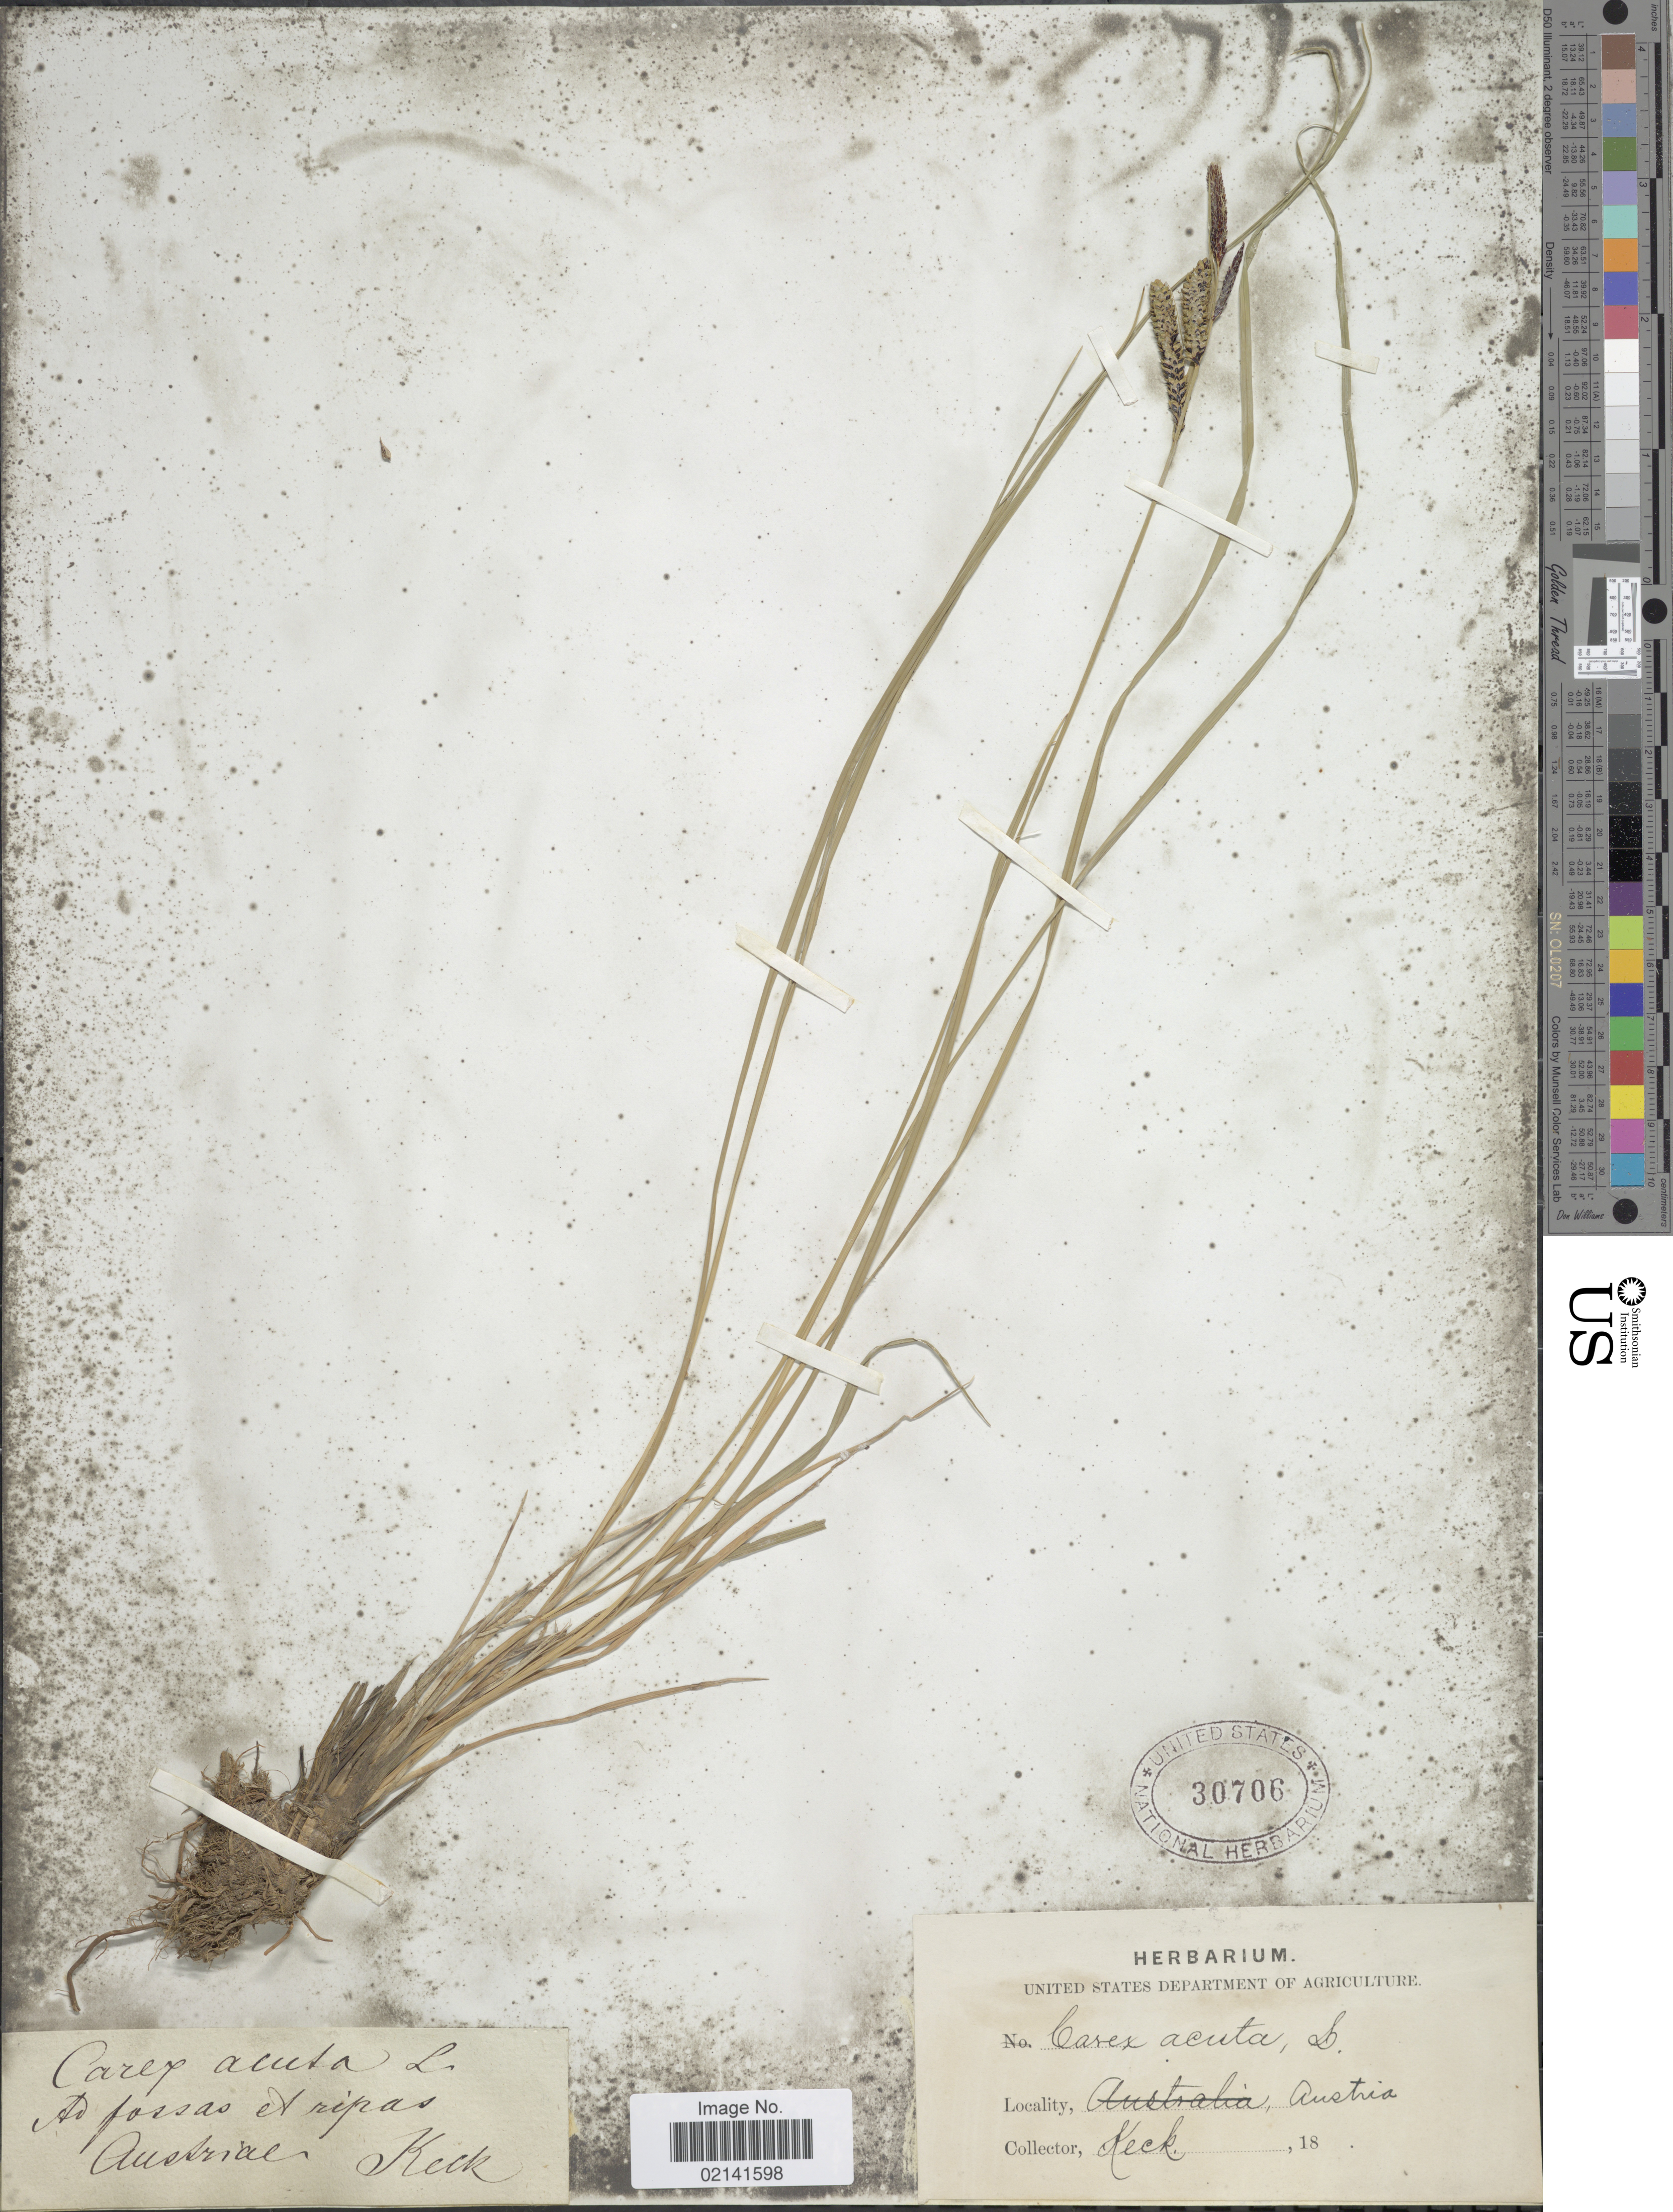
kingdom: Plantae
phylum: Tracheophyta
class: Liliopsida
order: Poales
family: Cyperaceae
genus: Carex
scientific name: Carex acuta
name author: L.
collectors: -- Keck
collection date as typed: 18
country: Austria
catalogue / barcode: US 30706